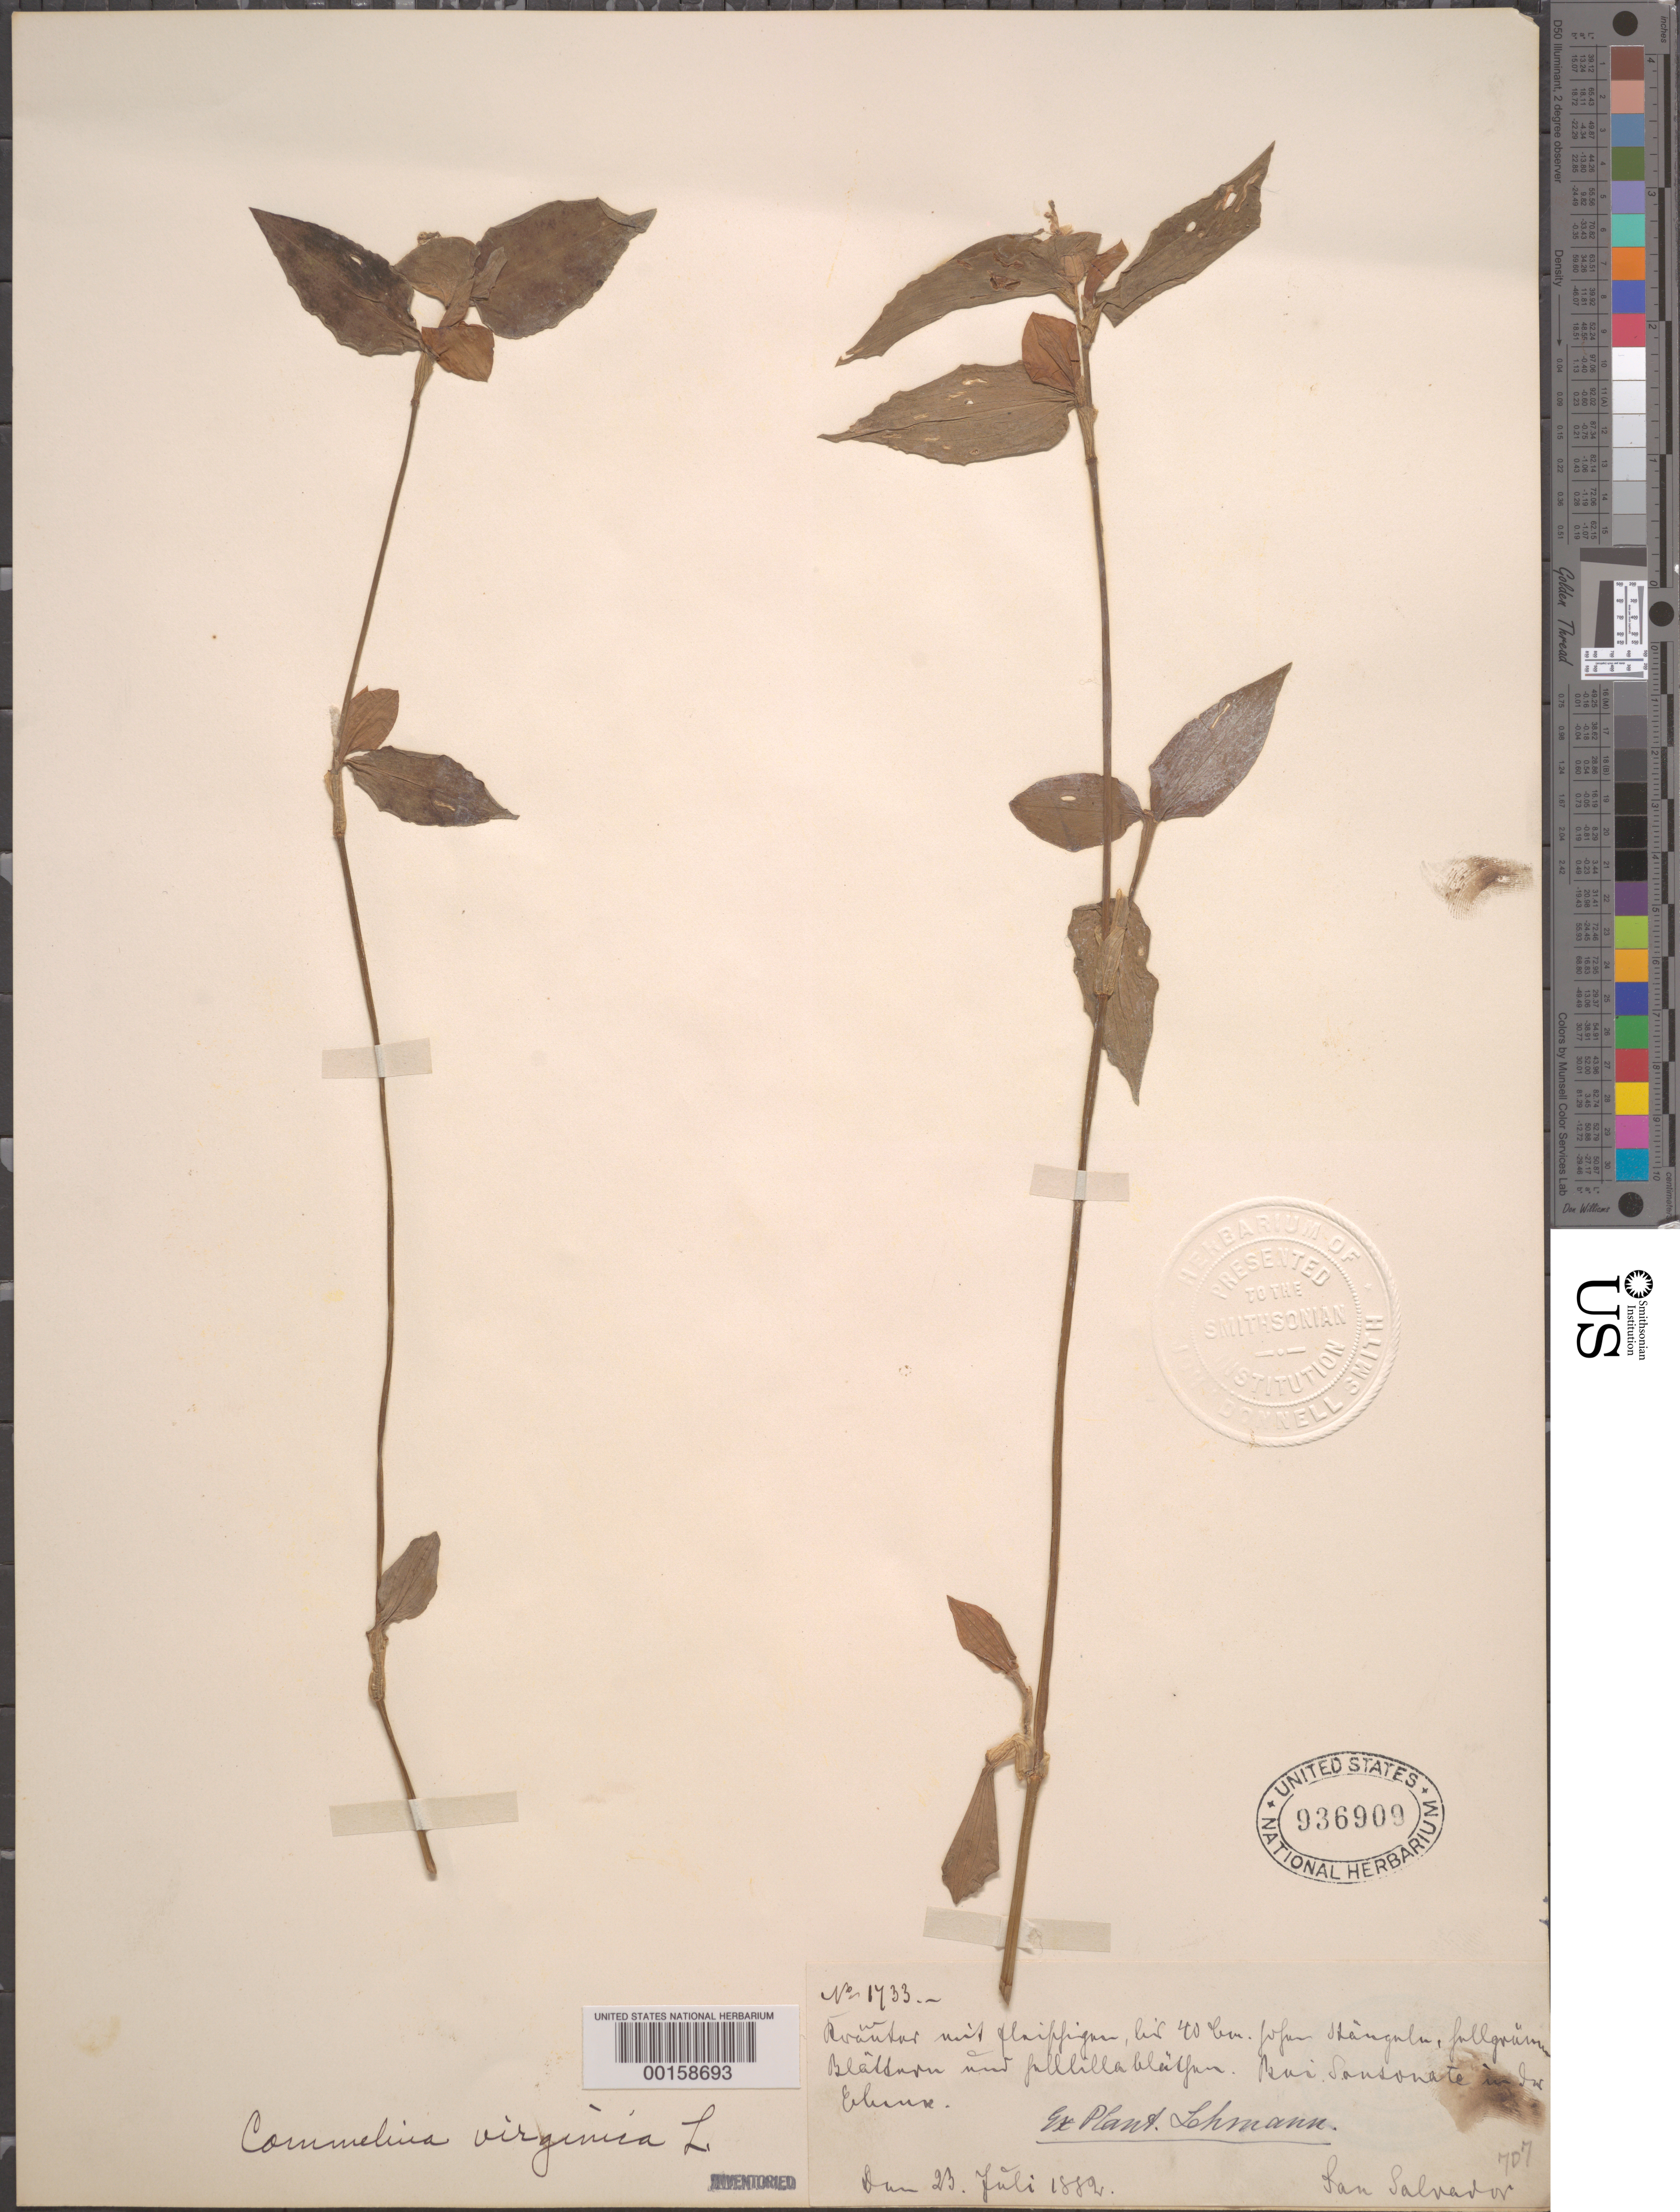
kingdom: Plantae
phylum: Tracheophyta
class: Liliopsida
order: Commelinales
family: Commelinaceae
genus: Commelina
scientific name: Commelina erecta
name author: L.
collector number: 1733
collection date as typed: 23 Jul 1889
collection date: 1889-07-23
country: El Salvador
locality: San salvador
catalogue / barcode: US 936909